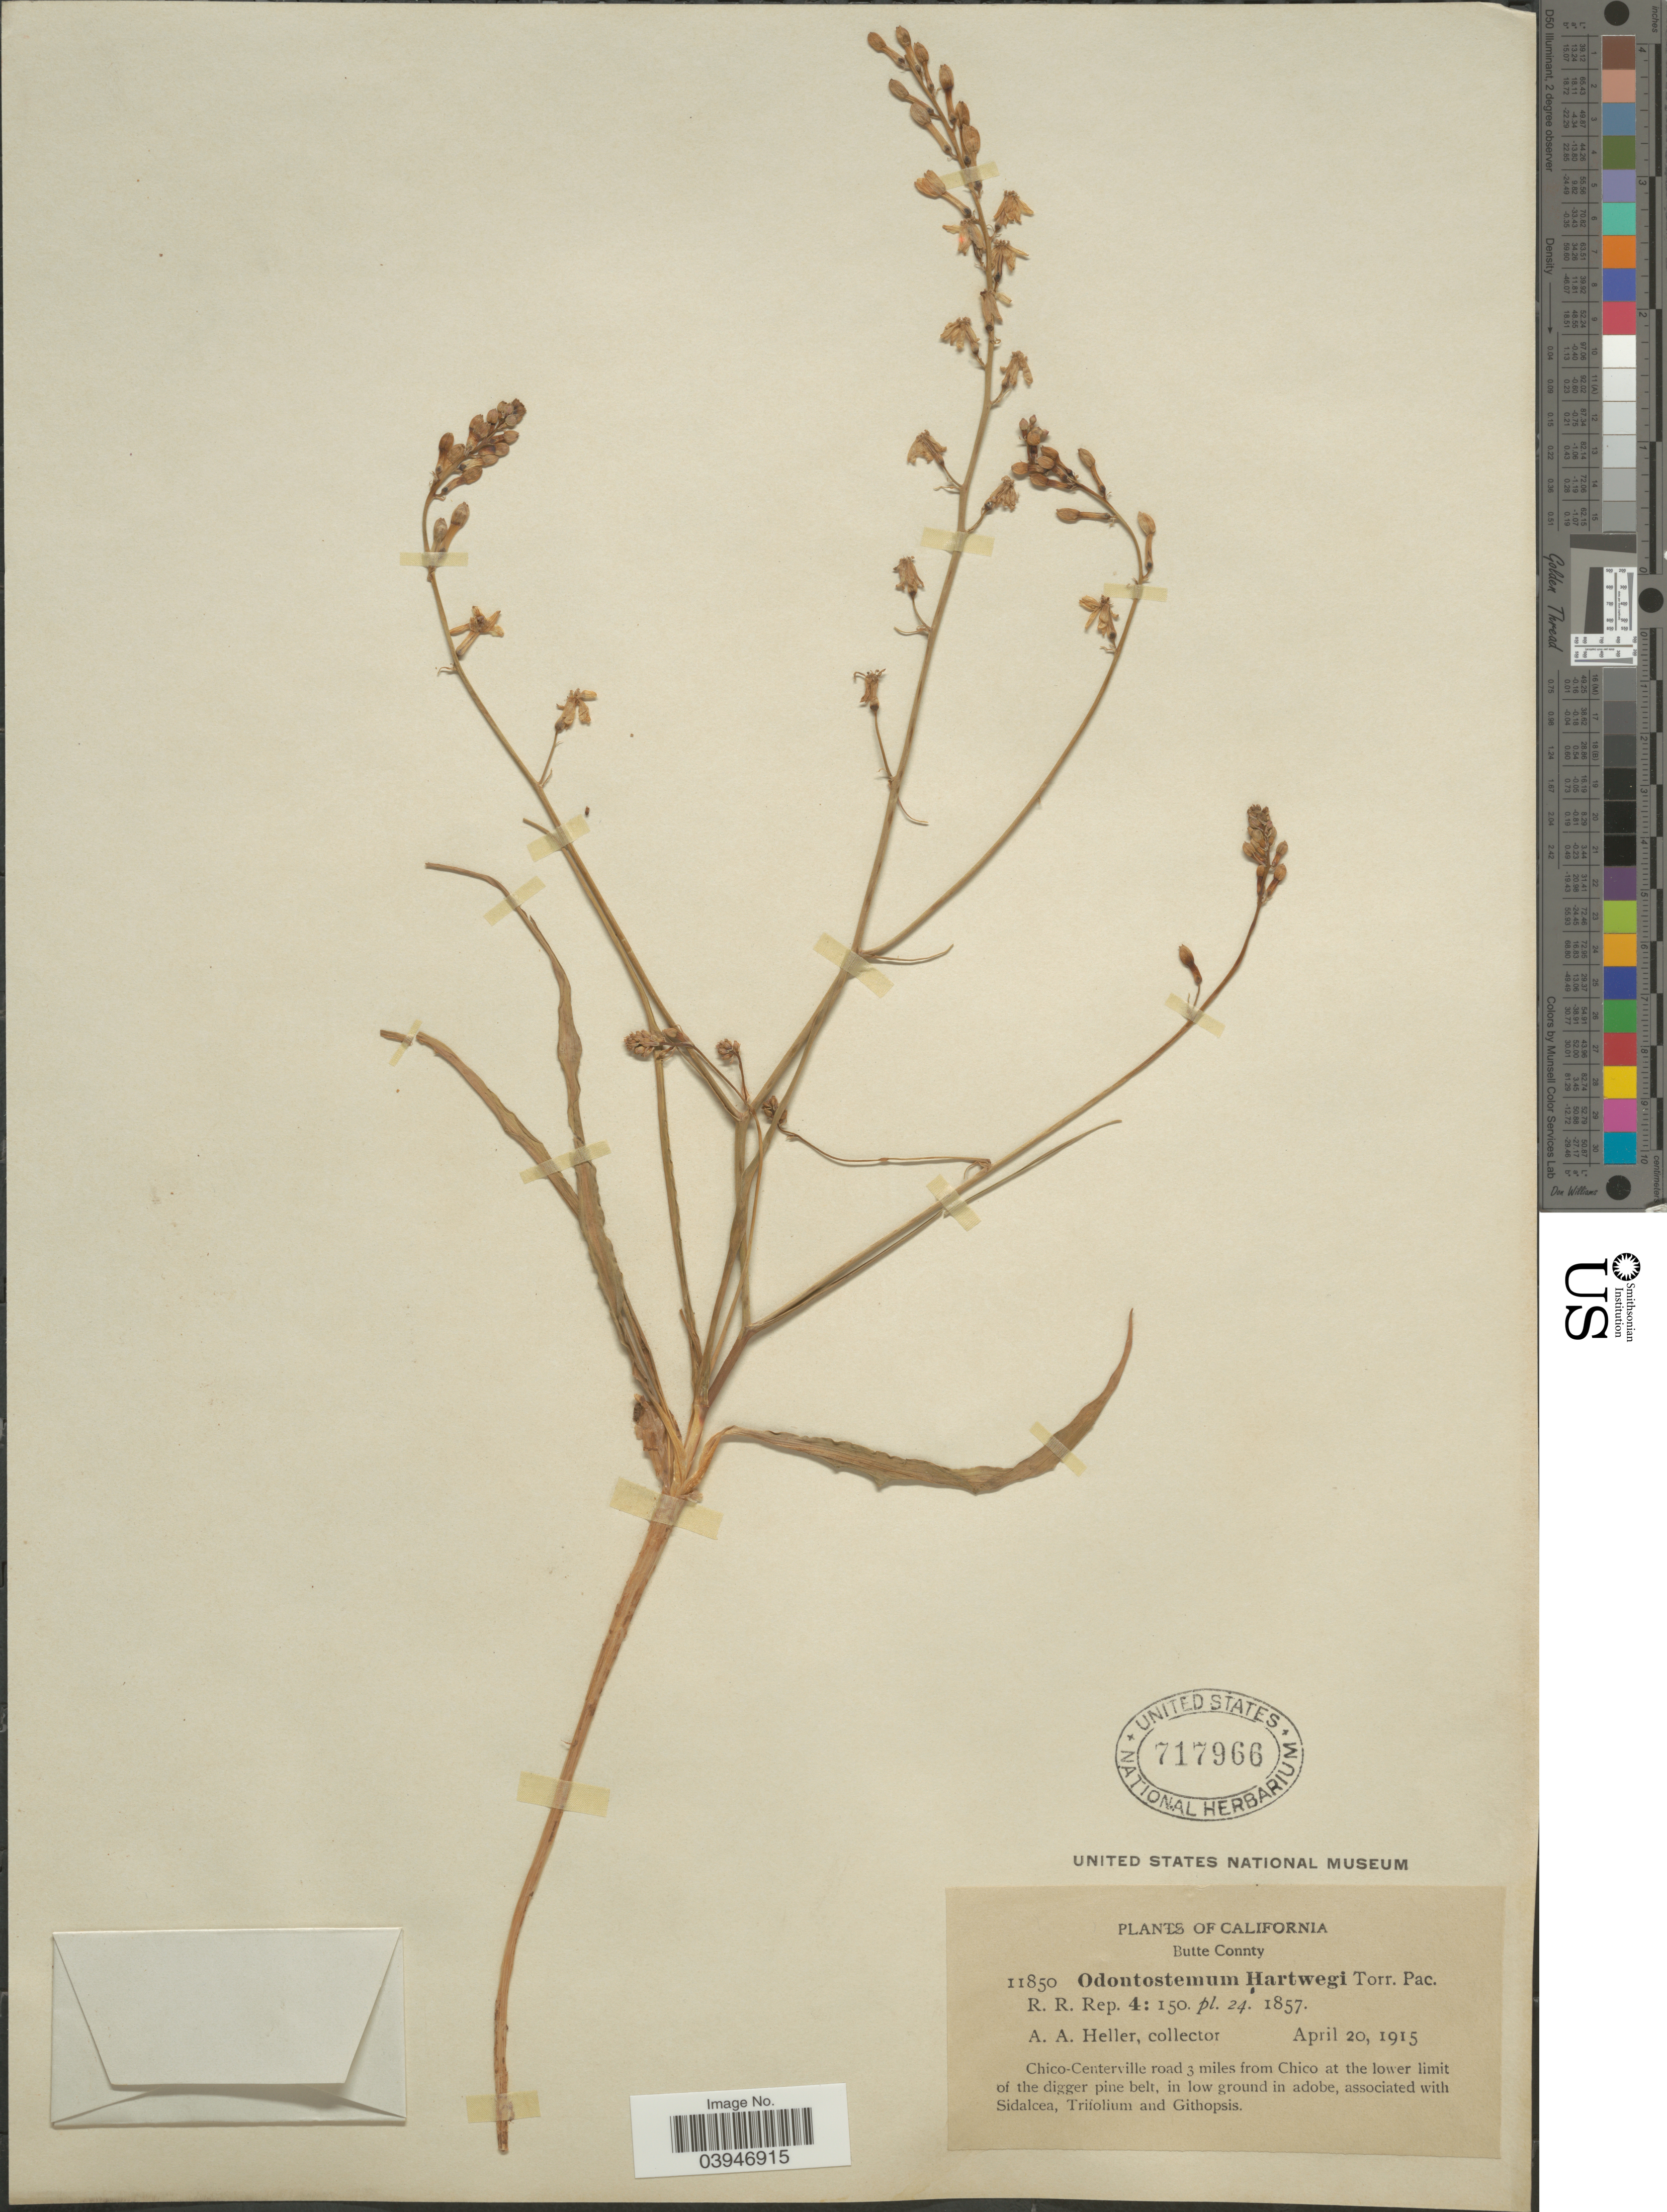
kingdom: Plantae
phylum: Tracheophyta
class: Liliopsida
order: Asparagales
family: Tecophilaeaceae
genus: Odontostomum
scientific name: Odontostomum hartwegii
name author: Torr.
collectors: A. A. Heller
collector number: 11850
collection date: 1915-04-20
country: United States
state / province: California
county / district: Butte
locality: Butte County. Chico-Centerville road 3 miles from Chico at the lower limit of the digger pine belt.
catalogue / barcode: US 717966